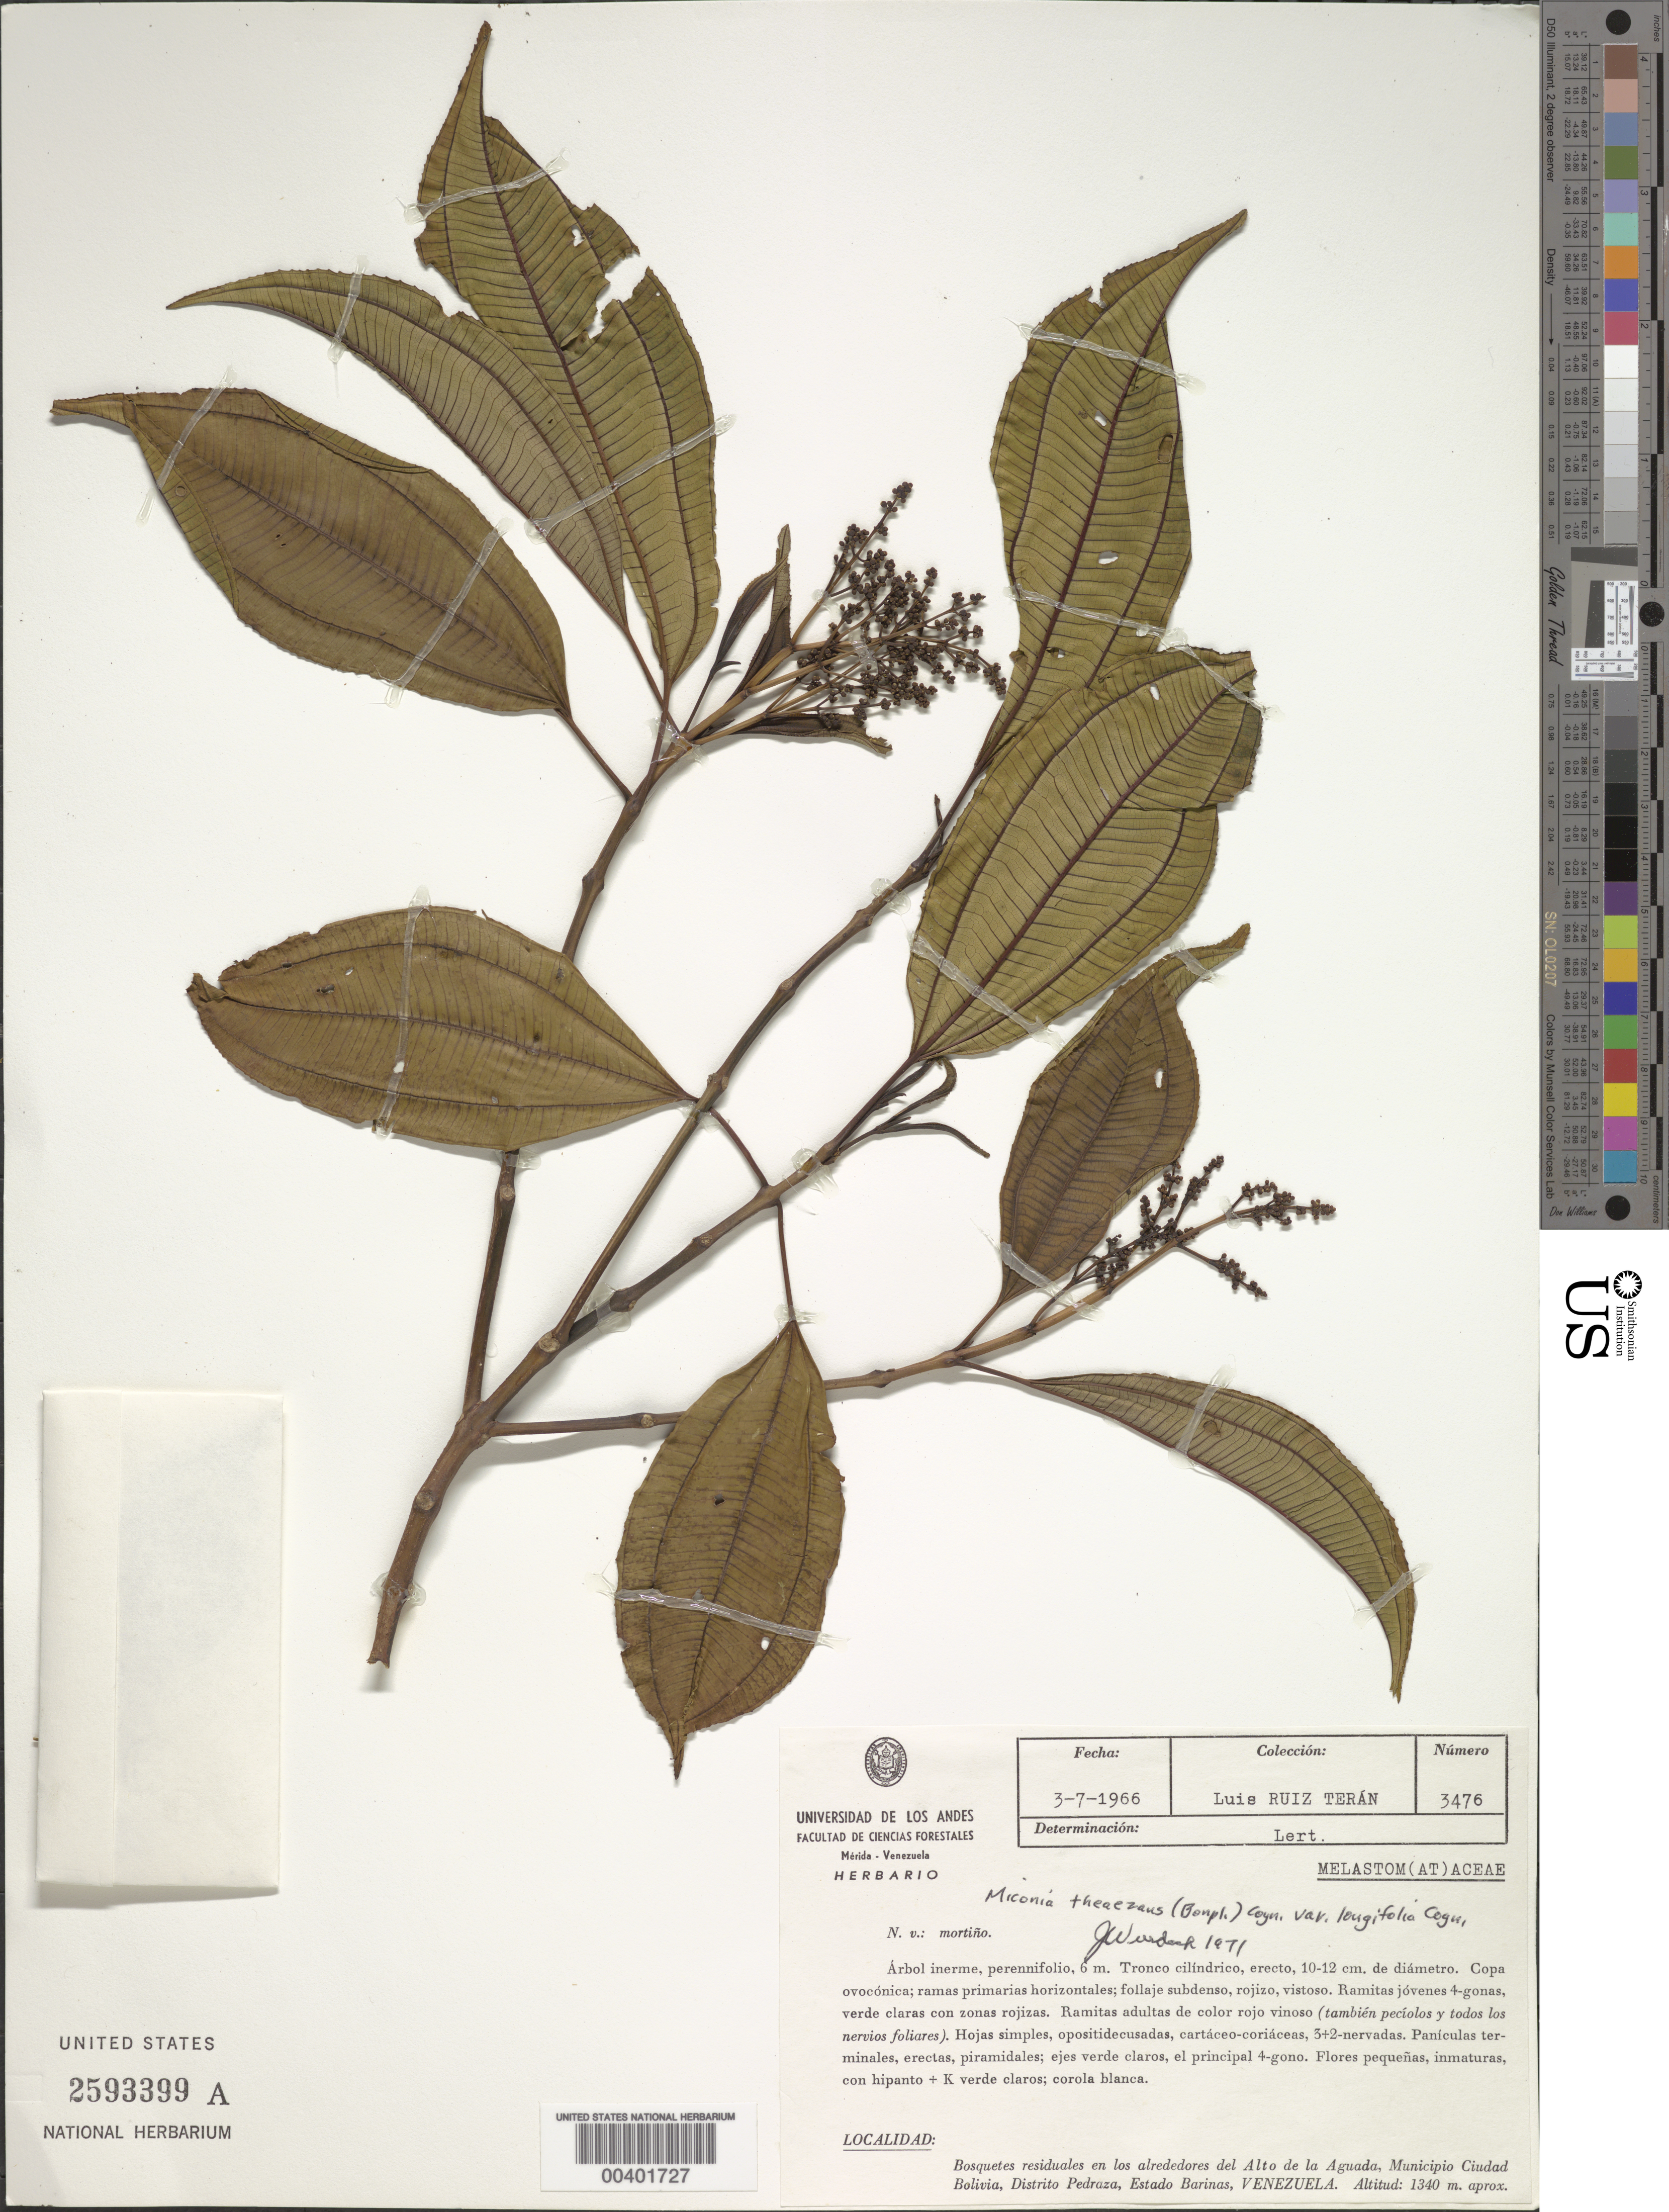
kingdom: Plantae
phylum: Tracheophyta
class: Magnoliopsida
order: Myrtales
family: Melastomataceae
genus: Miconia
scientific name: Miconia theaezans var. longifolia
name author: (Bonpl.) Cogn.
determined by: Wurdack, John J., (US), US (UNITED STATES)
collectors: L. E. Ruíz-Terán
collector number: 3476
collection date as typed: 03 Jul 1966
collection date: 1966-07-03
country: Venezuela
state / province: Barinas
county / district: Pedraza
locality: En los alrededores del Alto de la Aguada, Municipio Ciudad Bolivia. Aguada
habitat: Bosquetes residuales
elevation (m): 1340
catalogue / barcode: US 2593399A